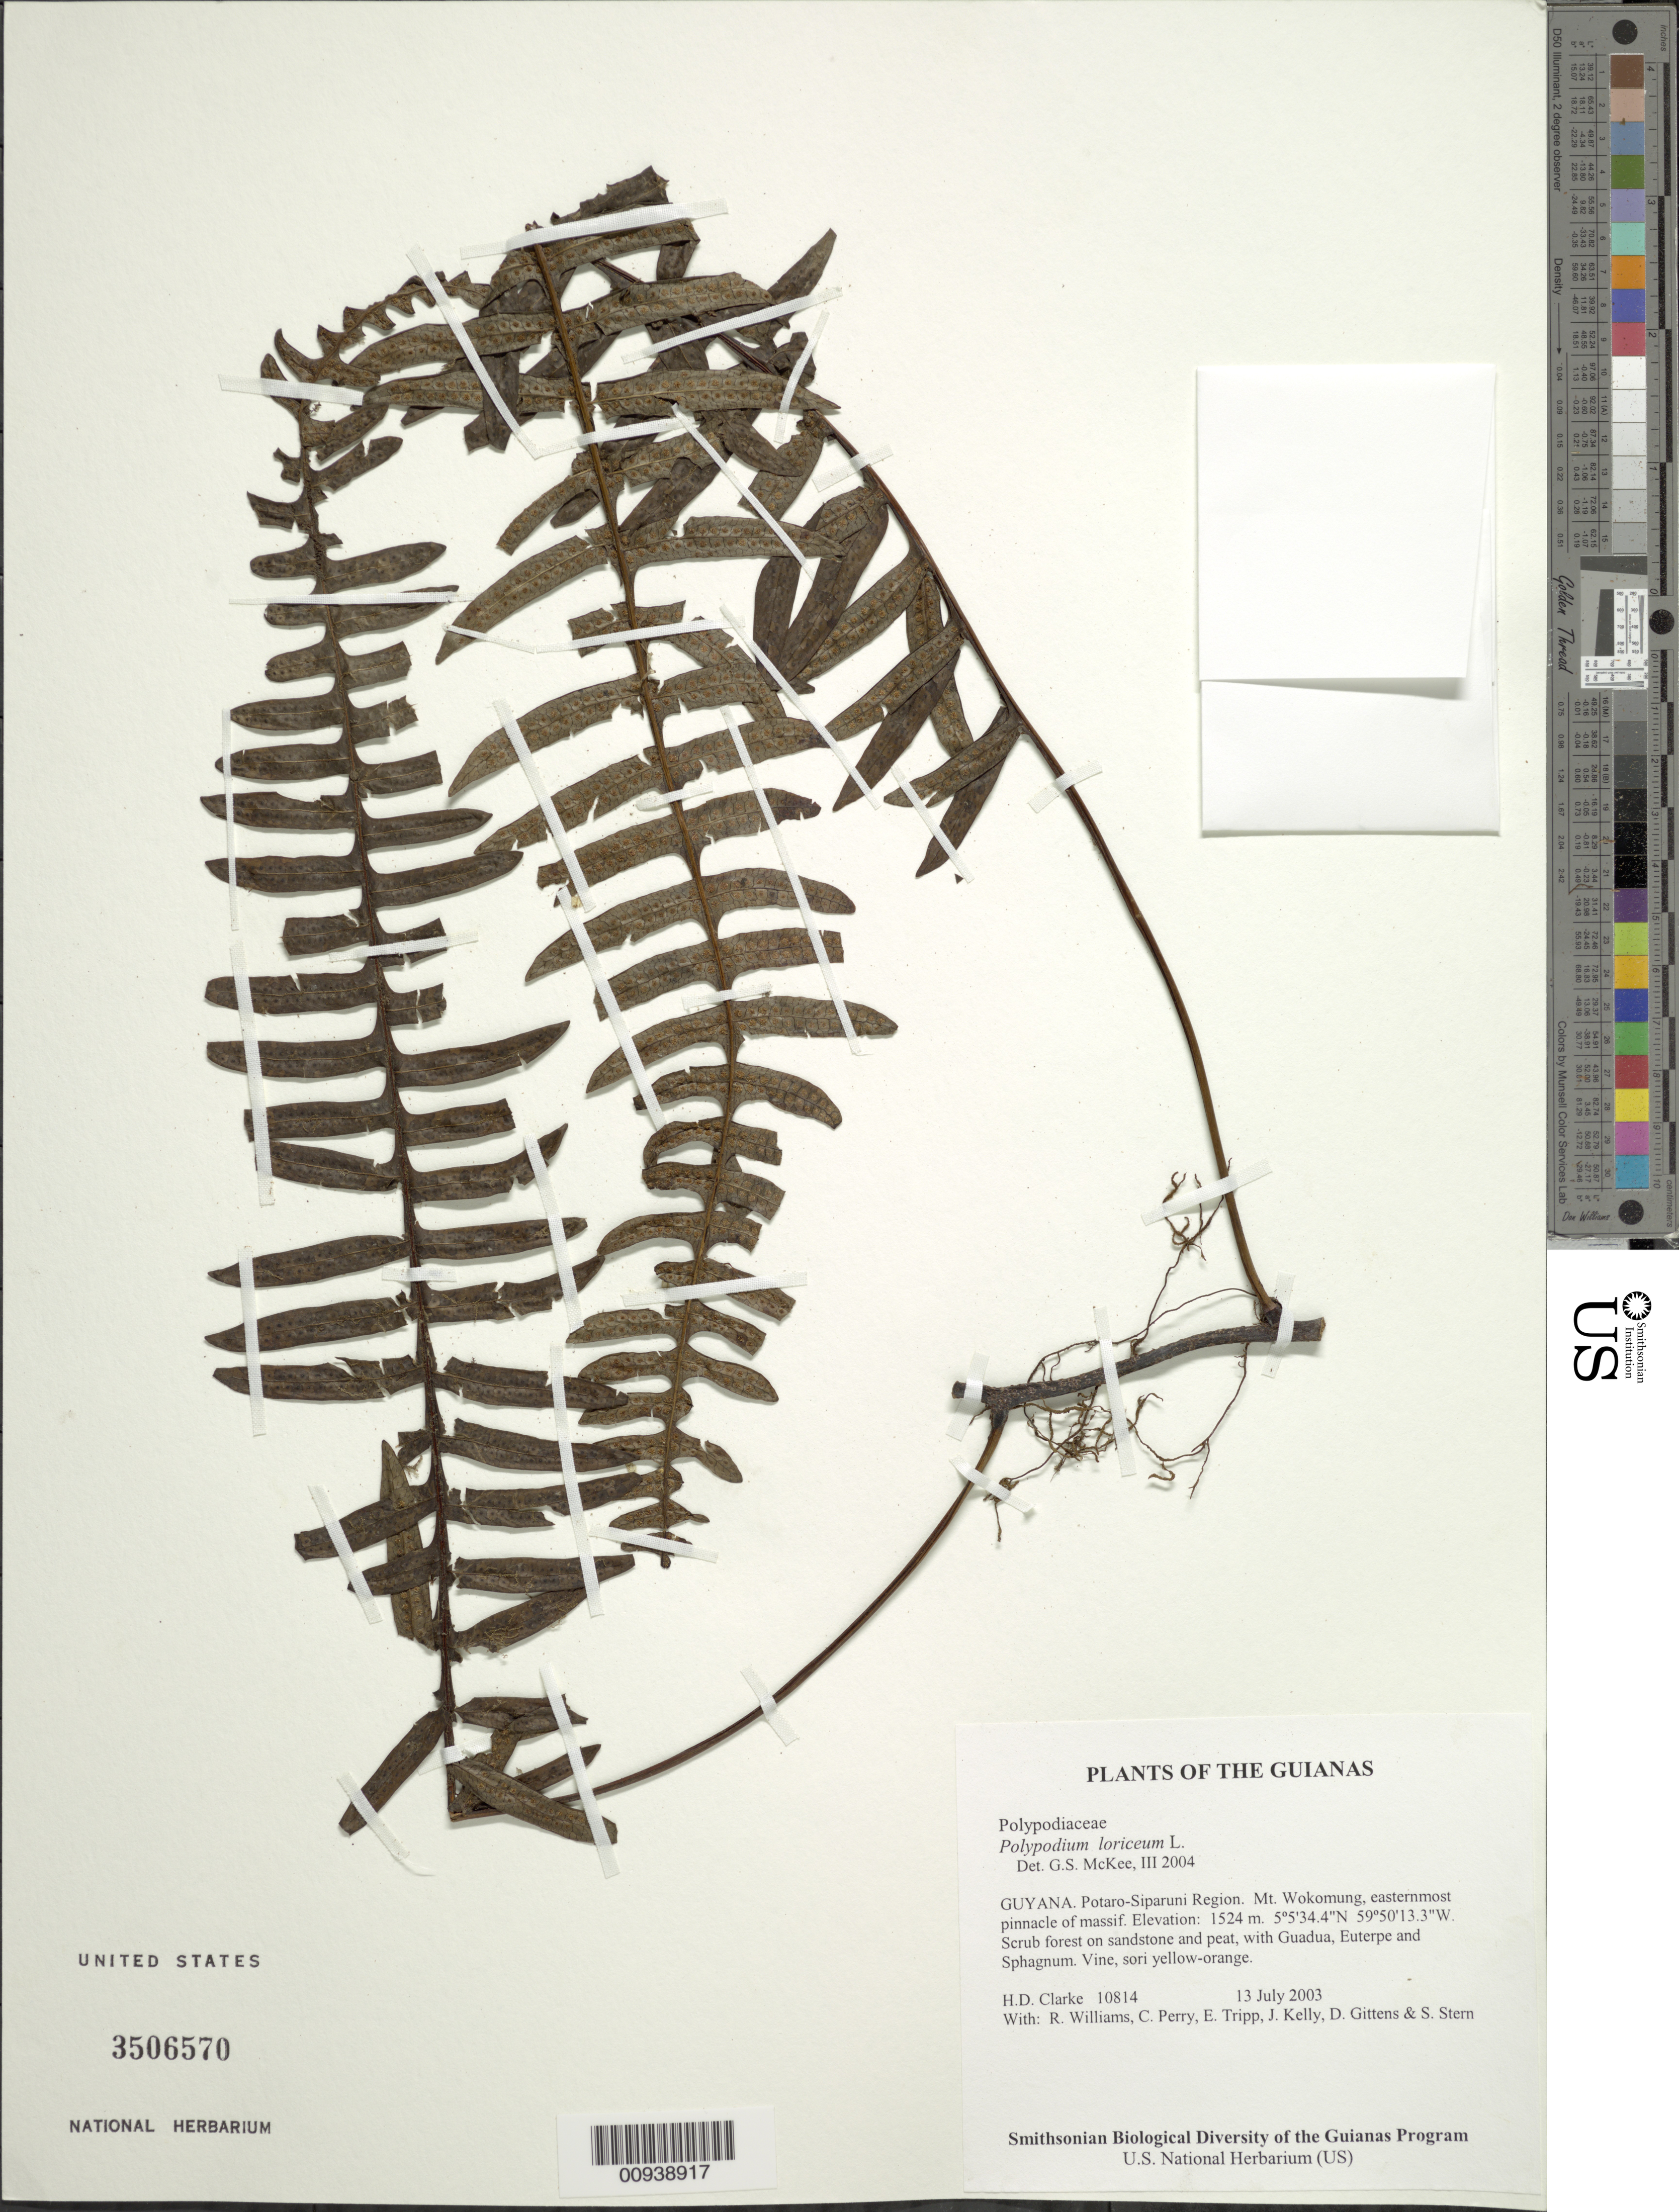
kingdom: Plantae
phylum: Tracheophyta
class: Polypodiopsida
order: Polypodiales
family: Polypodiaceae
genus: Serpocaulon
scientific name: Serpocaulon loriceum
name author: (L.) A.R. Sm.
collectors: H. D. Clarke, R. Williams, C. Perry, E. Tripp, J. Kelly, D. Gittens & S. R. Stern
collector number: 10814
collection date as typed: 13 July 2003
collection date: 2003-07-13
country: Guyana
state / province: Potaro-Siparuni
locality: Mt. Wokomung, easternmost pinnacle of massif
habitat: Scrub forest on sandstone and peat, with Guadua, Euterpe and Sphagnum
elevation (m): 1524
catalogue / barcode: US 3506570